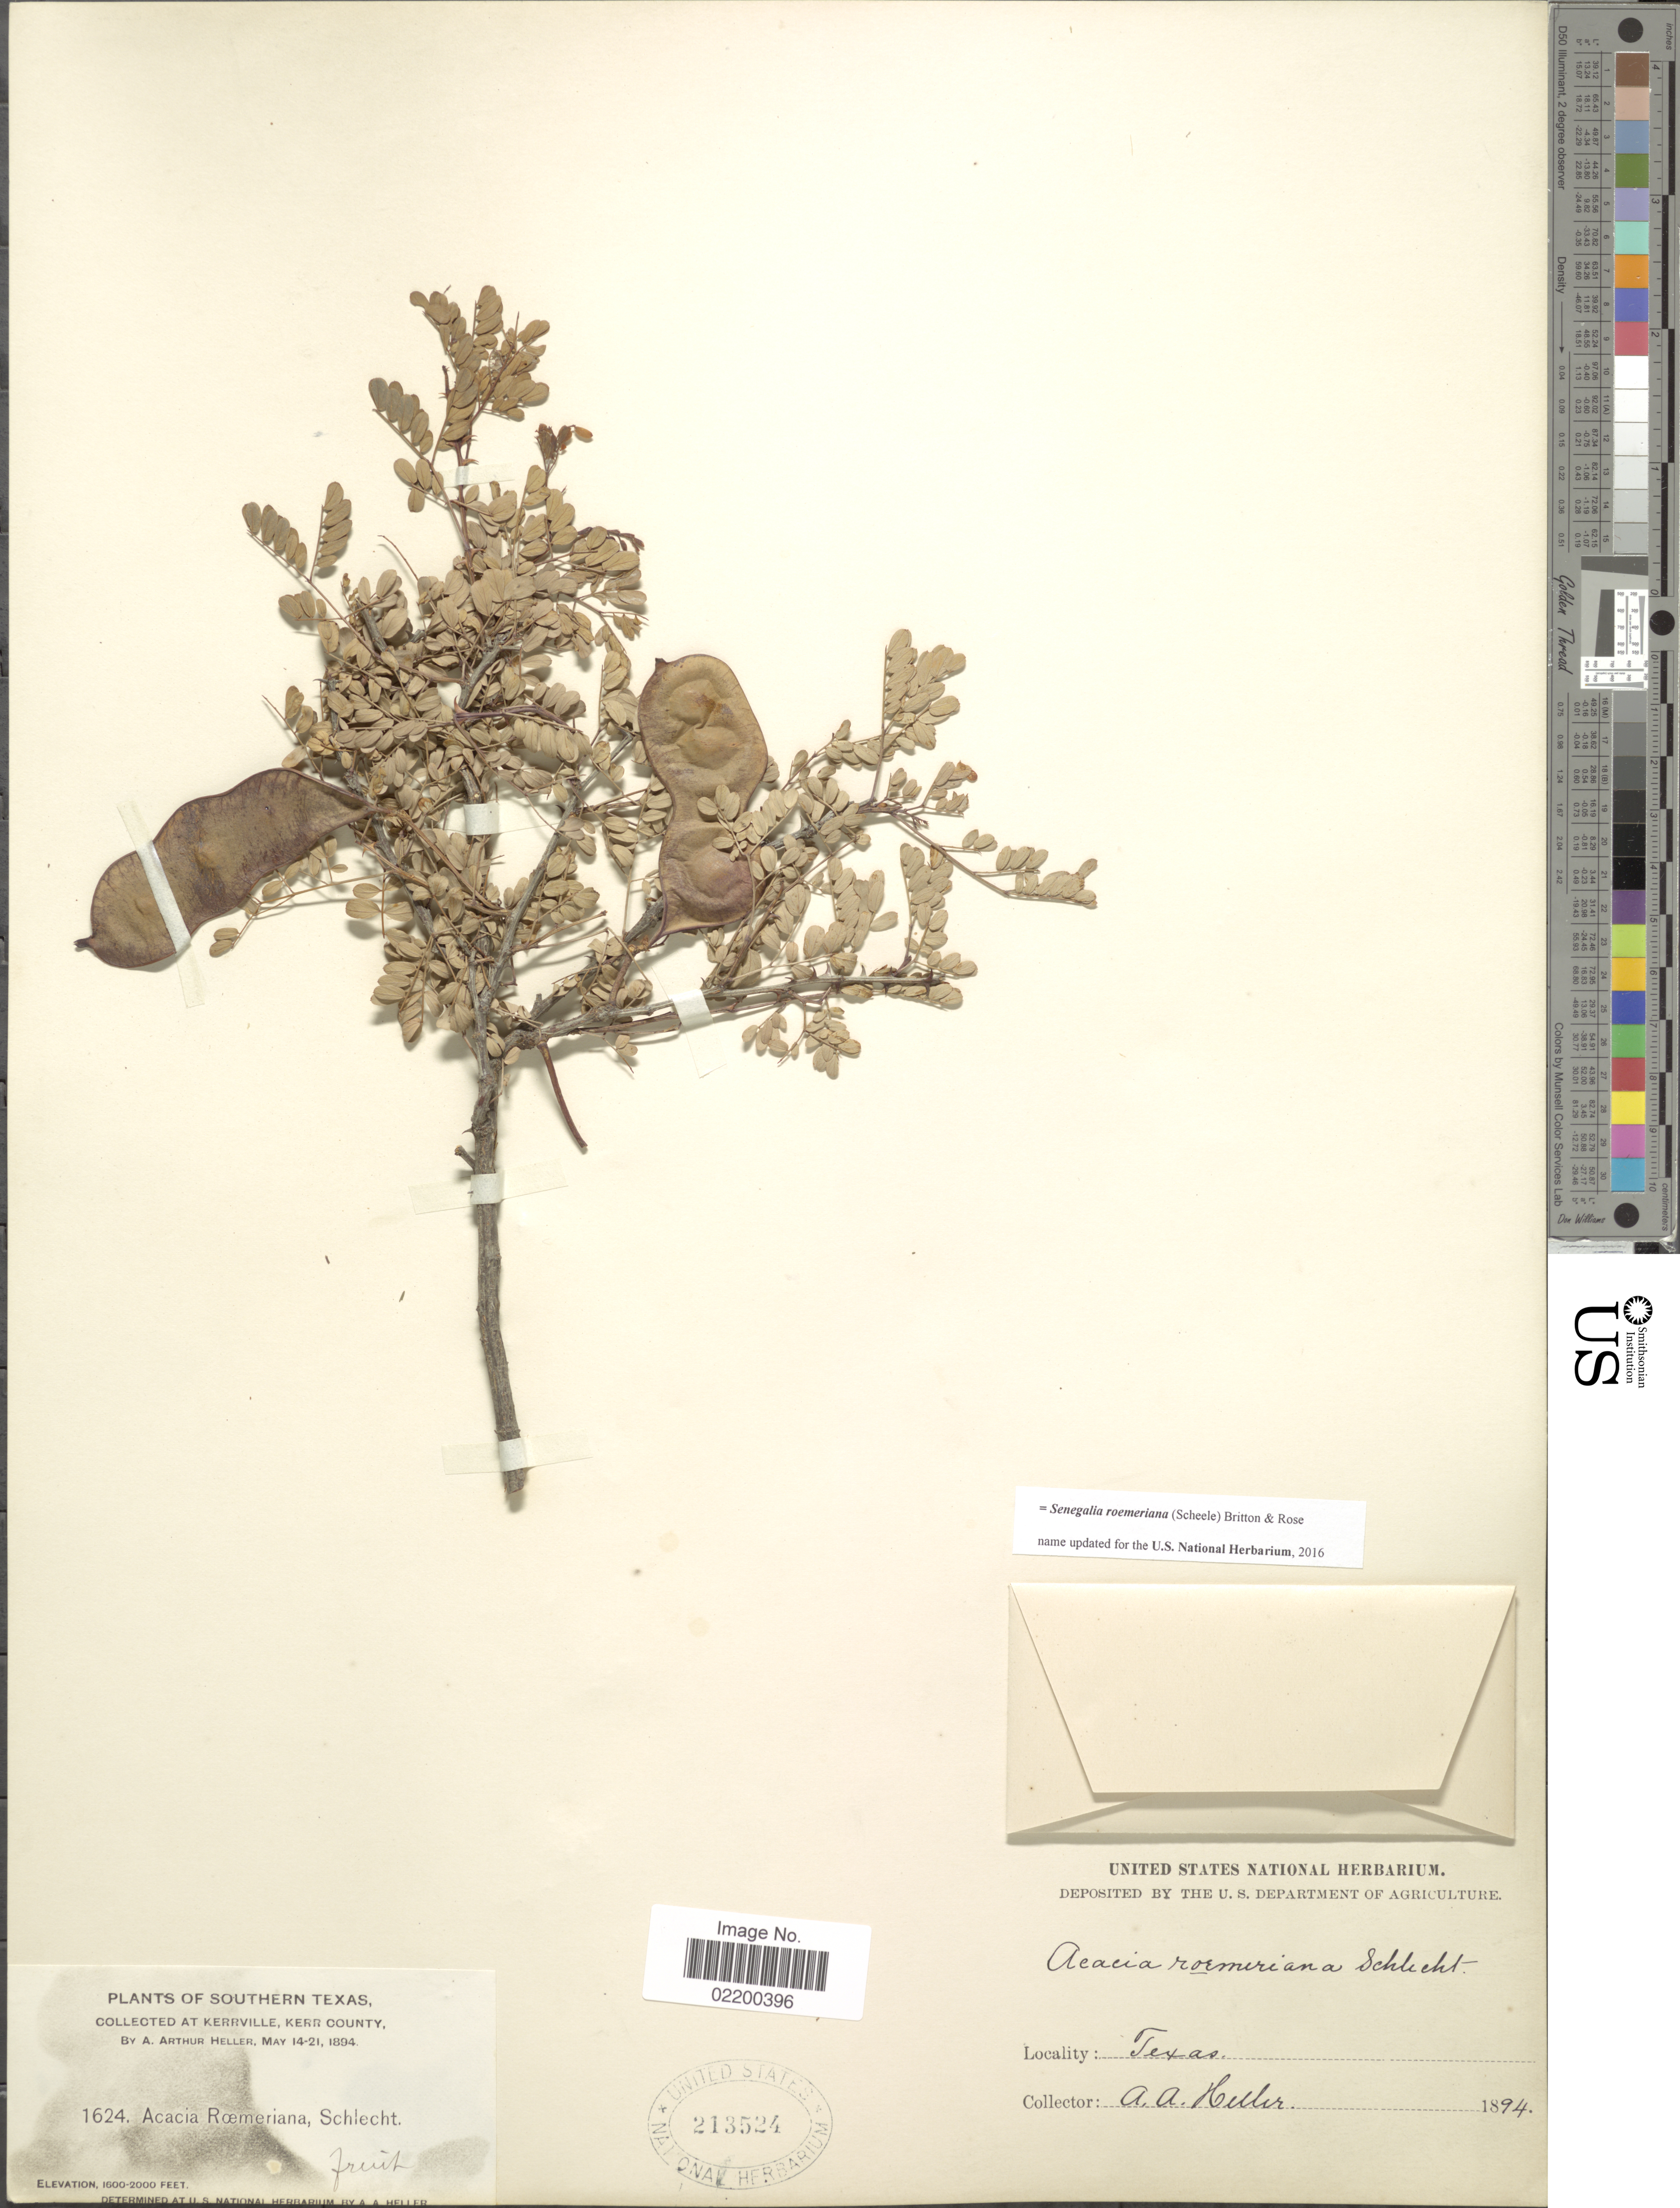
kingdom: Plantae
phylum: Tracheophyta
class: Magnoliopsida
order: Fabales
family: Fabaceae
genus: Senegalia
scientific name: Senegalia roemeriana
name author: (Scheele) Britton & Rose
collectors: A. A. Heller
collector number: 1624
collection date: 1894-05-14/1894-05-21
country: United States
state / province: Texas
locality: Southern Texas, at Kerrville, Kerr County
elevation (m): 488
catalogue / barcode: US 213524